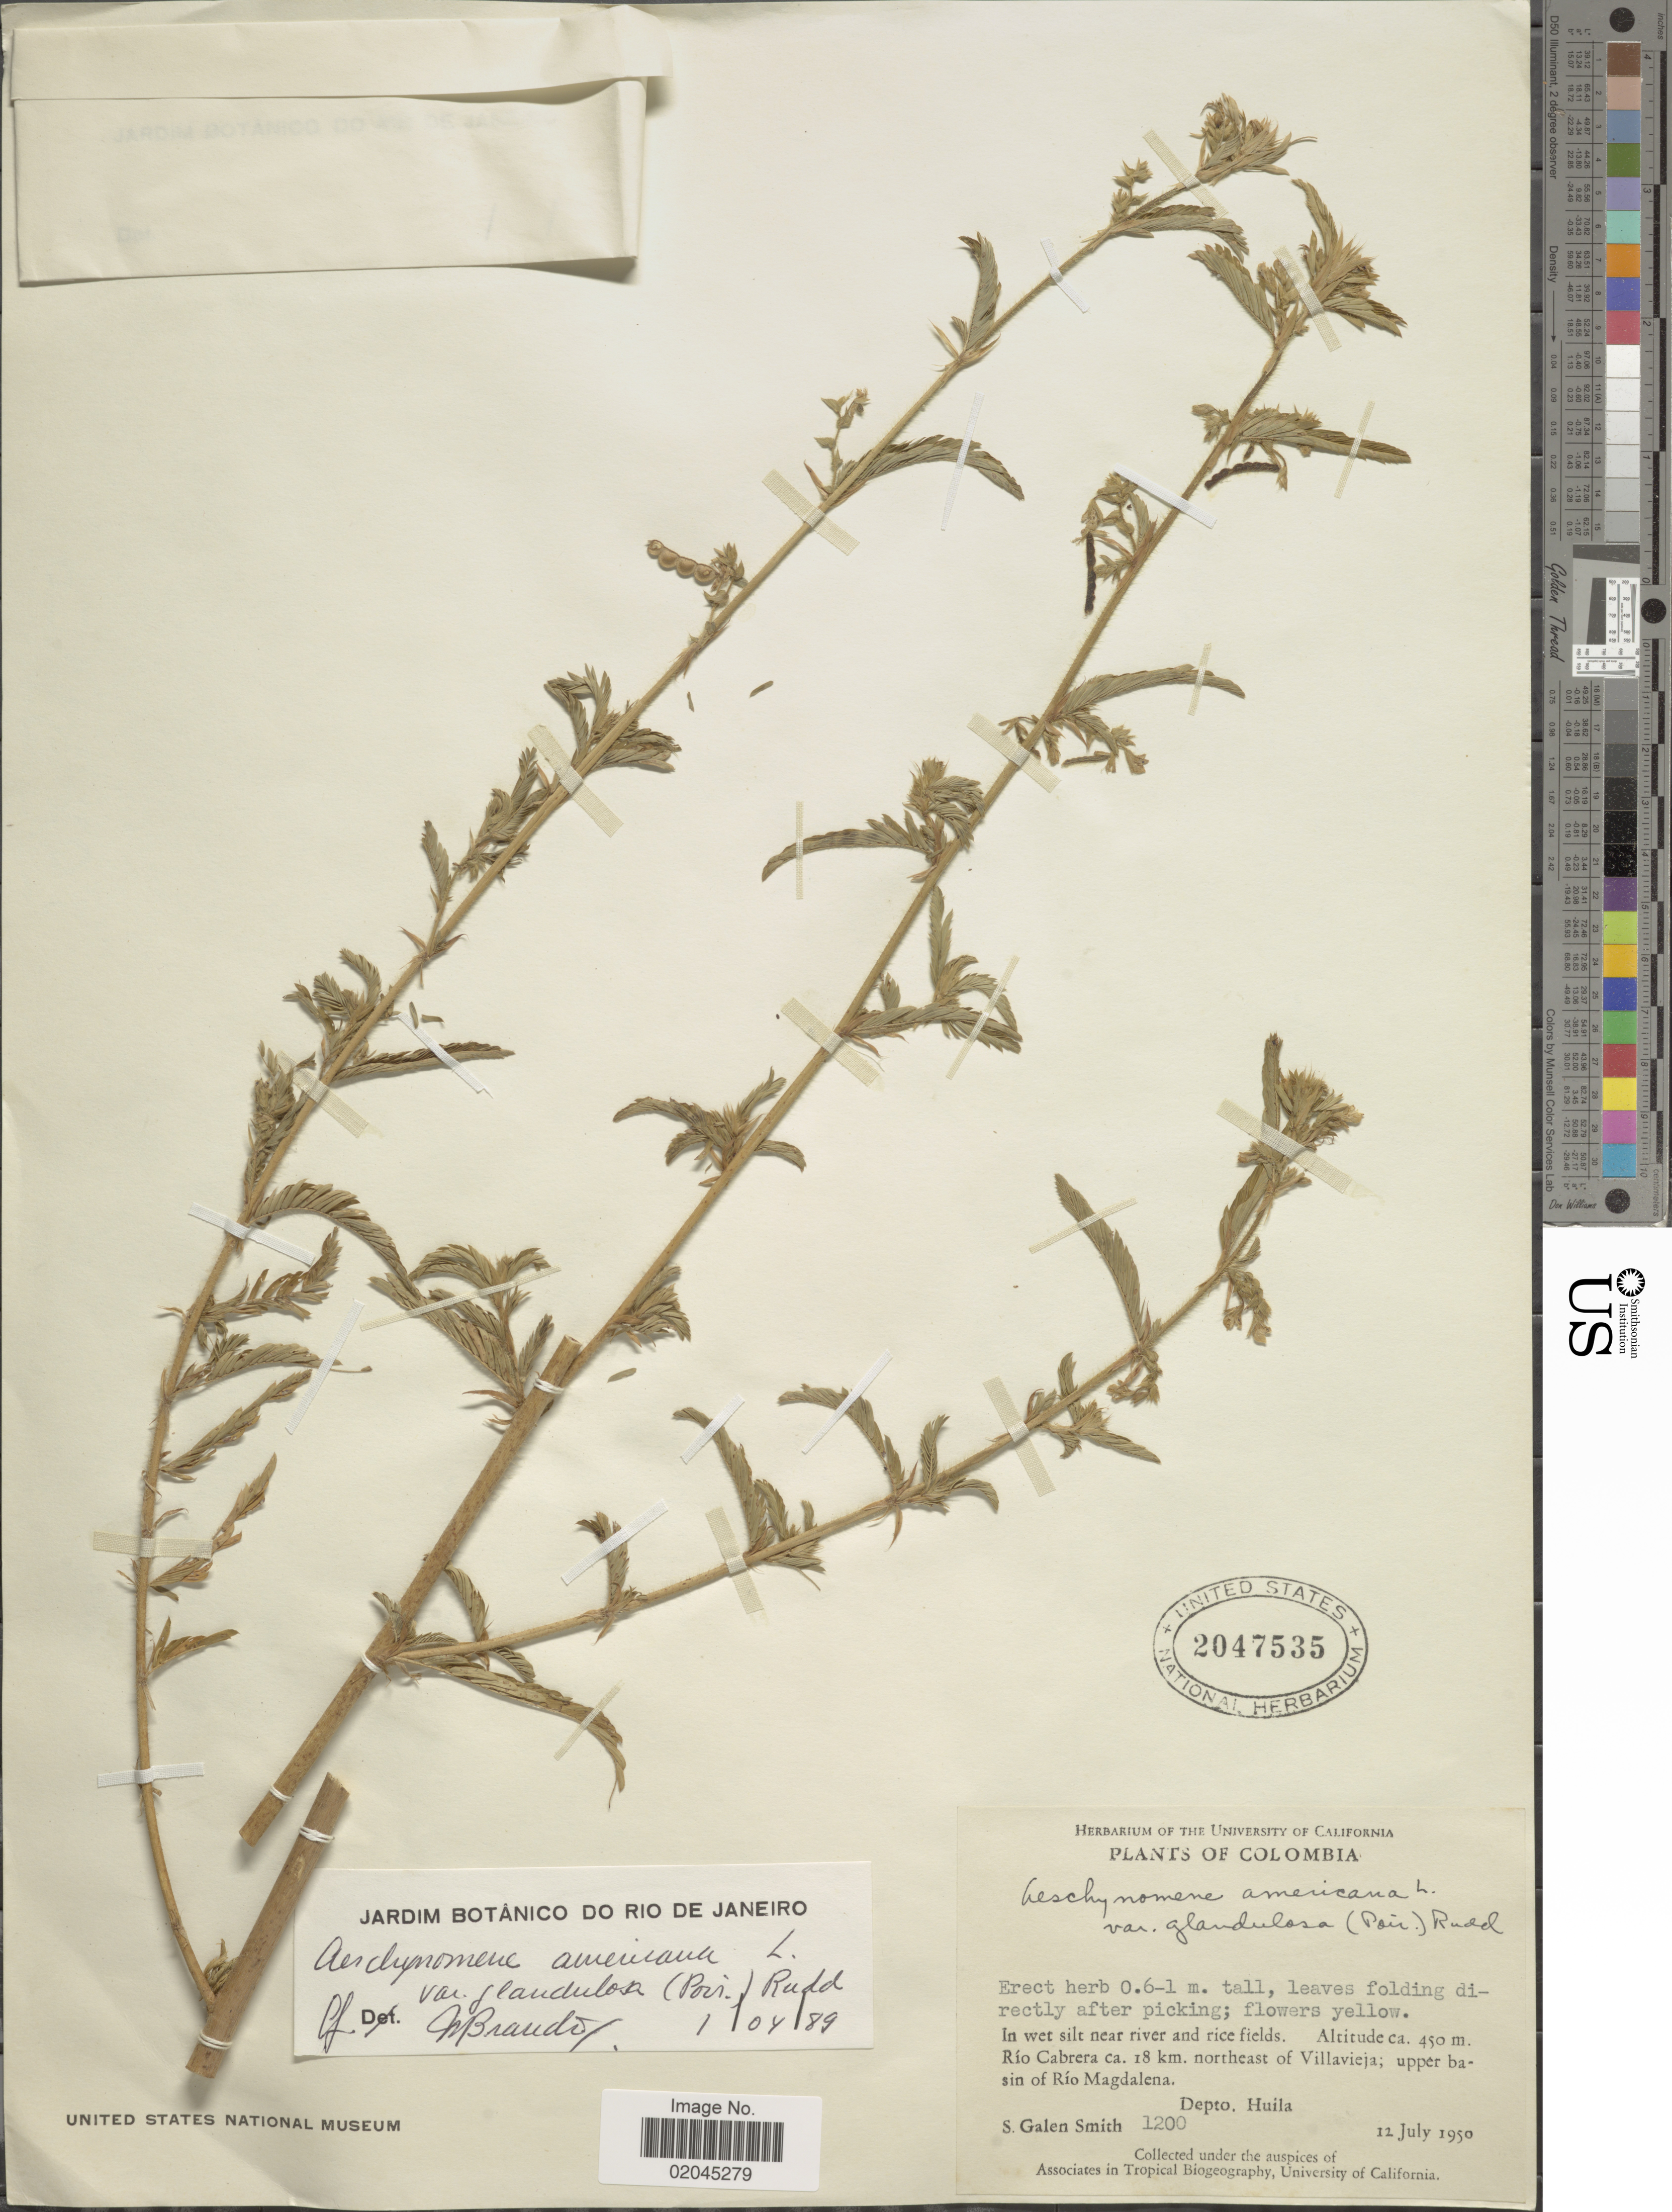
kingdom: Plantae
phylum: Tracheophyta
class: Magnoliopsida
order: Fabales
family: Fabaceae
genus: Aeschynomene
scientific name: Aeschynomene americana var. americana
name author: L.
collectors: S. G. Smith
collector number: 1200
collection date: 1950-07-12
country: Colombia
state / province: Huila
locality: In wet silt near river and rice fields, Río Cabrera ca 18 km northeast of Villavieja; upper basin of Río Magdalena, Depto Huila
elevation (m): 450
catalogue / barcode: US 2047535